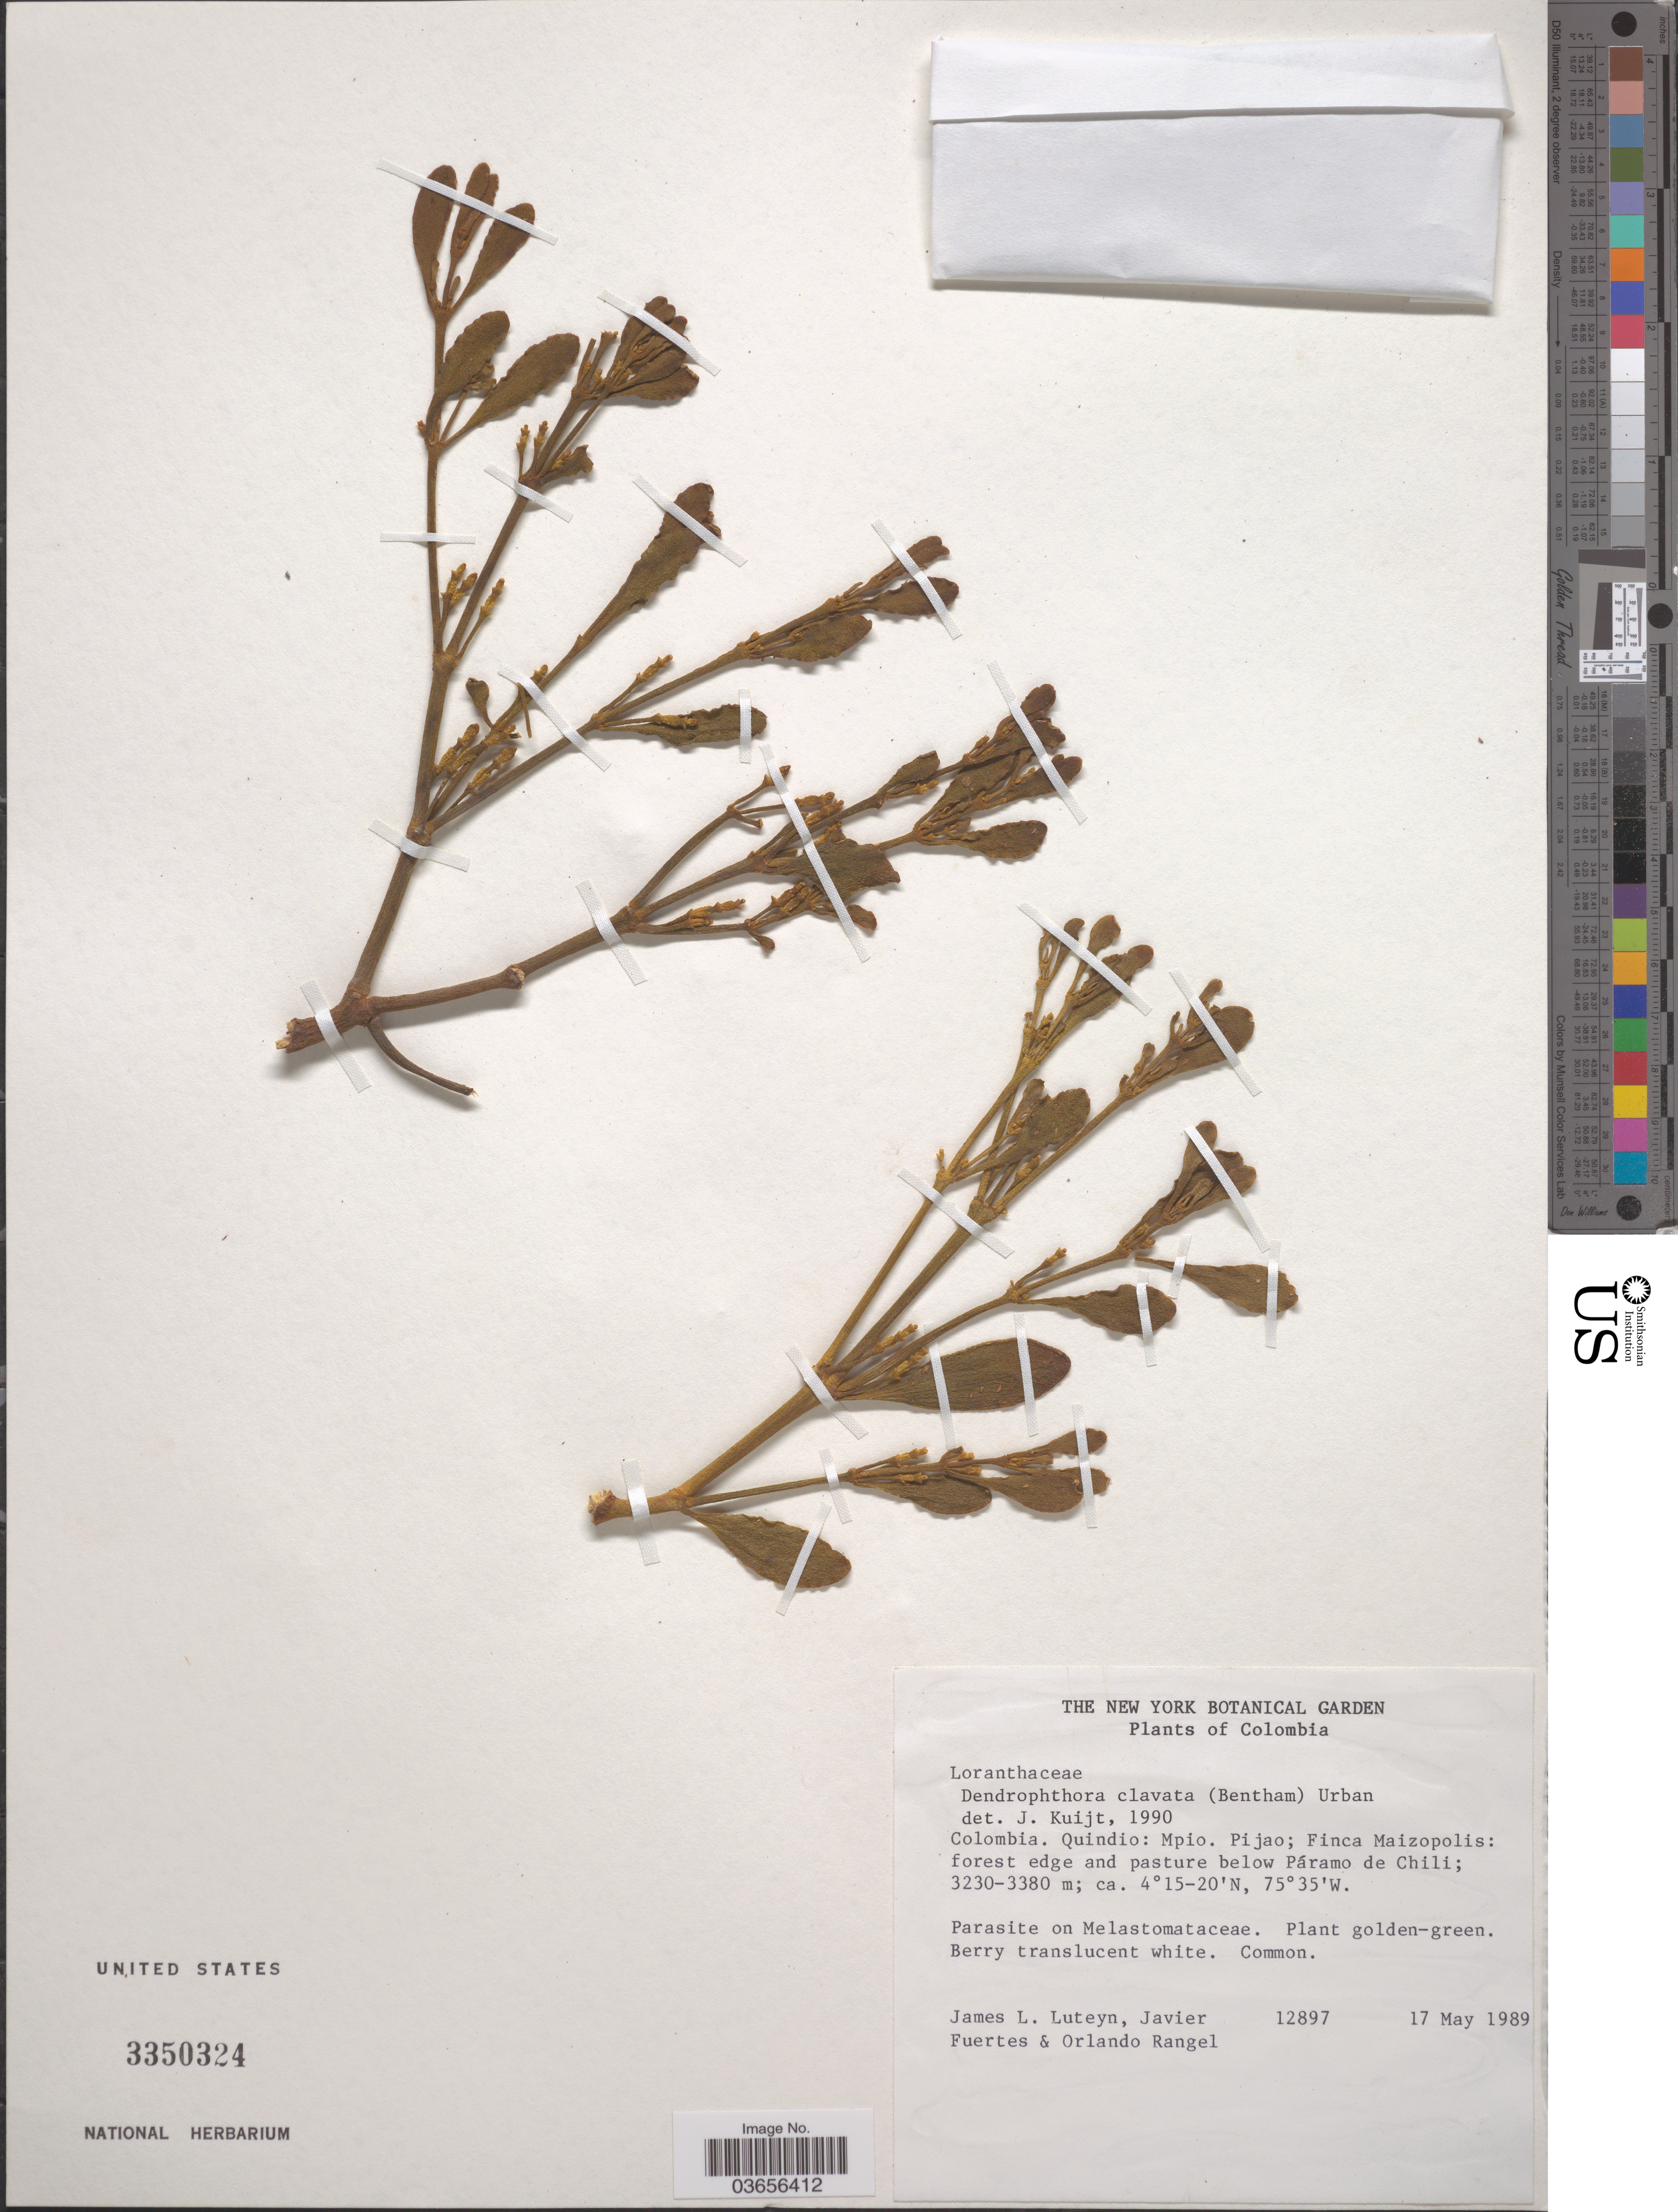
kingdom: Plantae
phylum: Tracheophyta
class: Magnoliopsida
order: Santalales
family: Viscaceae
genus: Dendrophthora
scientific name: Dendrophthora clavata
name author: (Benth.) Urb.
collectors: J. L. Luteyn, J. Fuertes & O. Rangel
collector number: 12897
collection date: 1989-05-17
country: Colombia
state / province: Quindío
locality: Mpio. Pija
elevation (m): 3230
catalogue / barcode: US 3350324